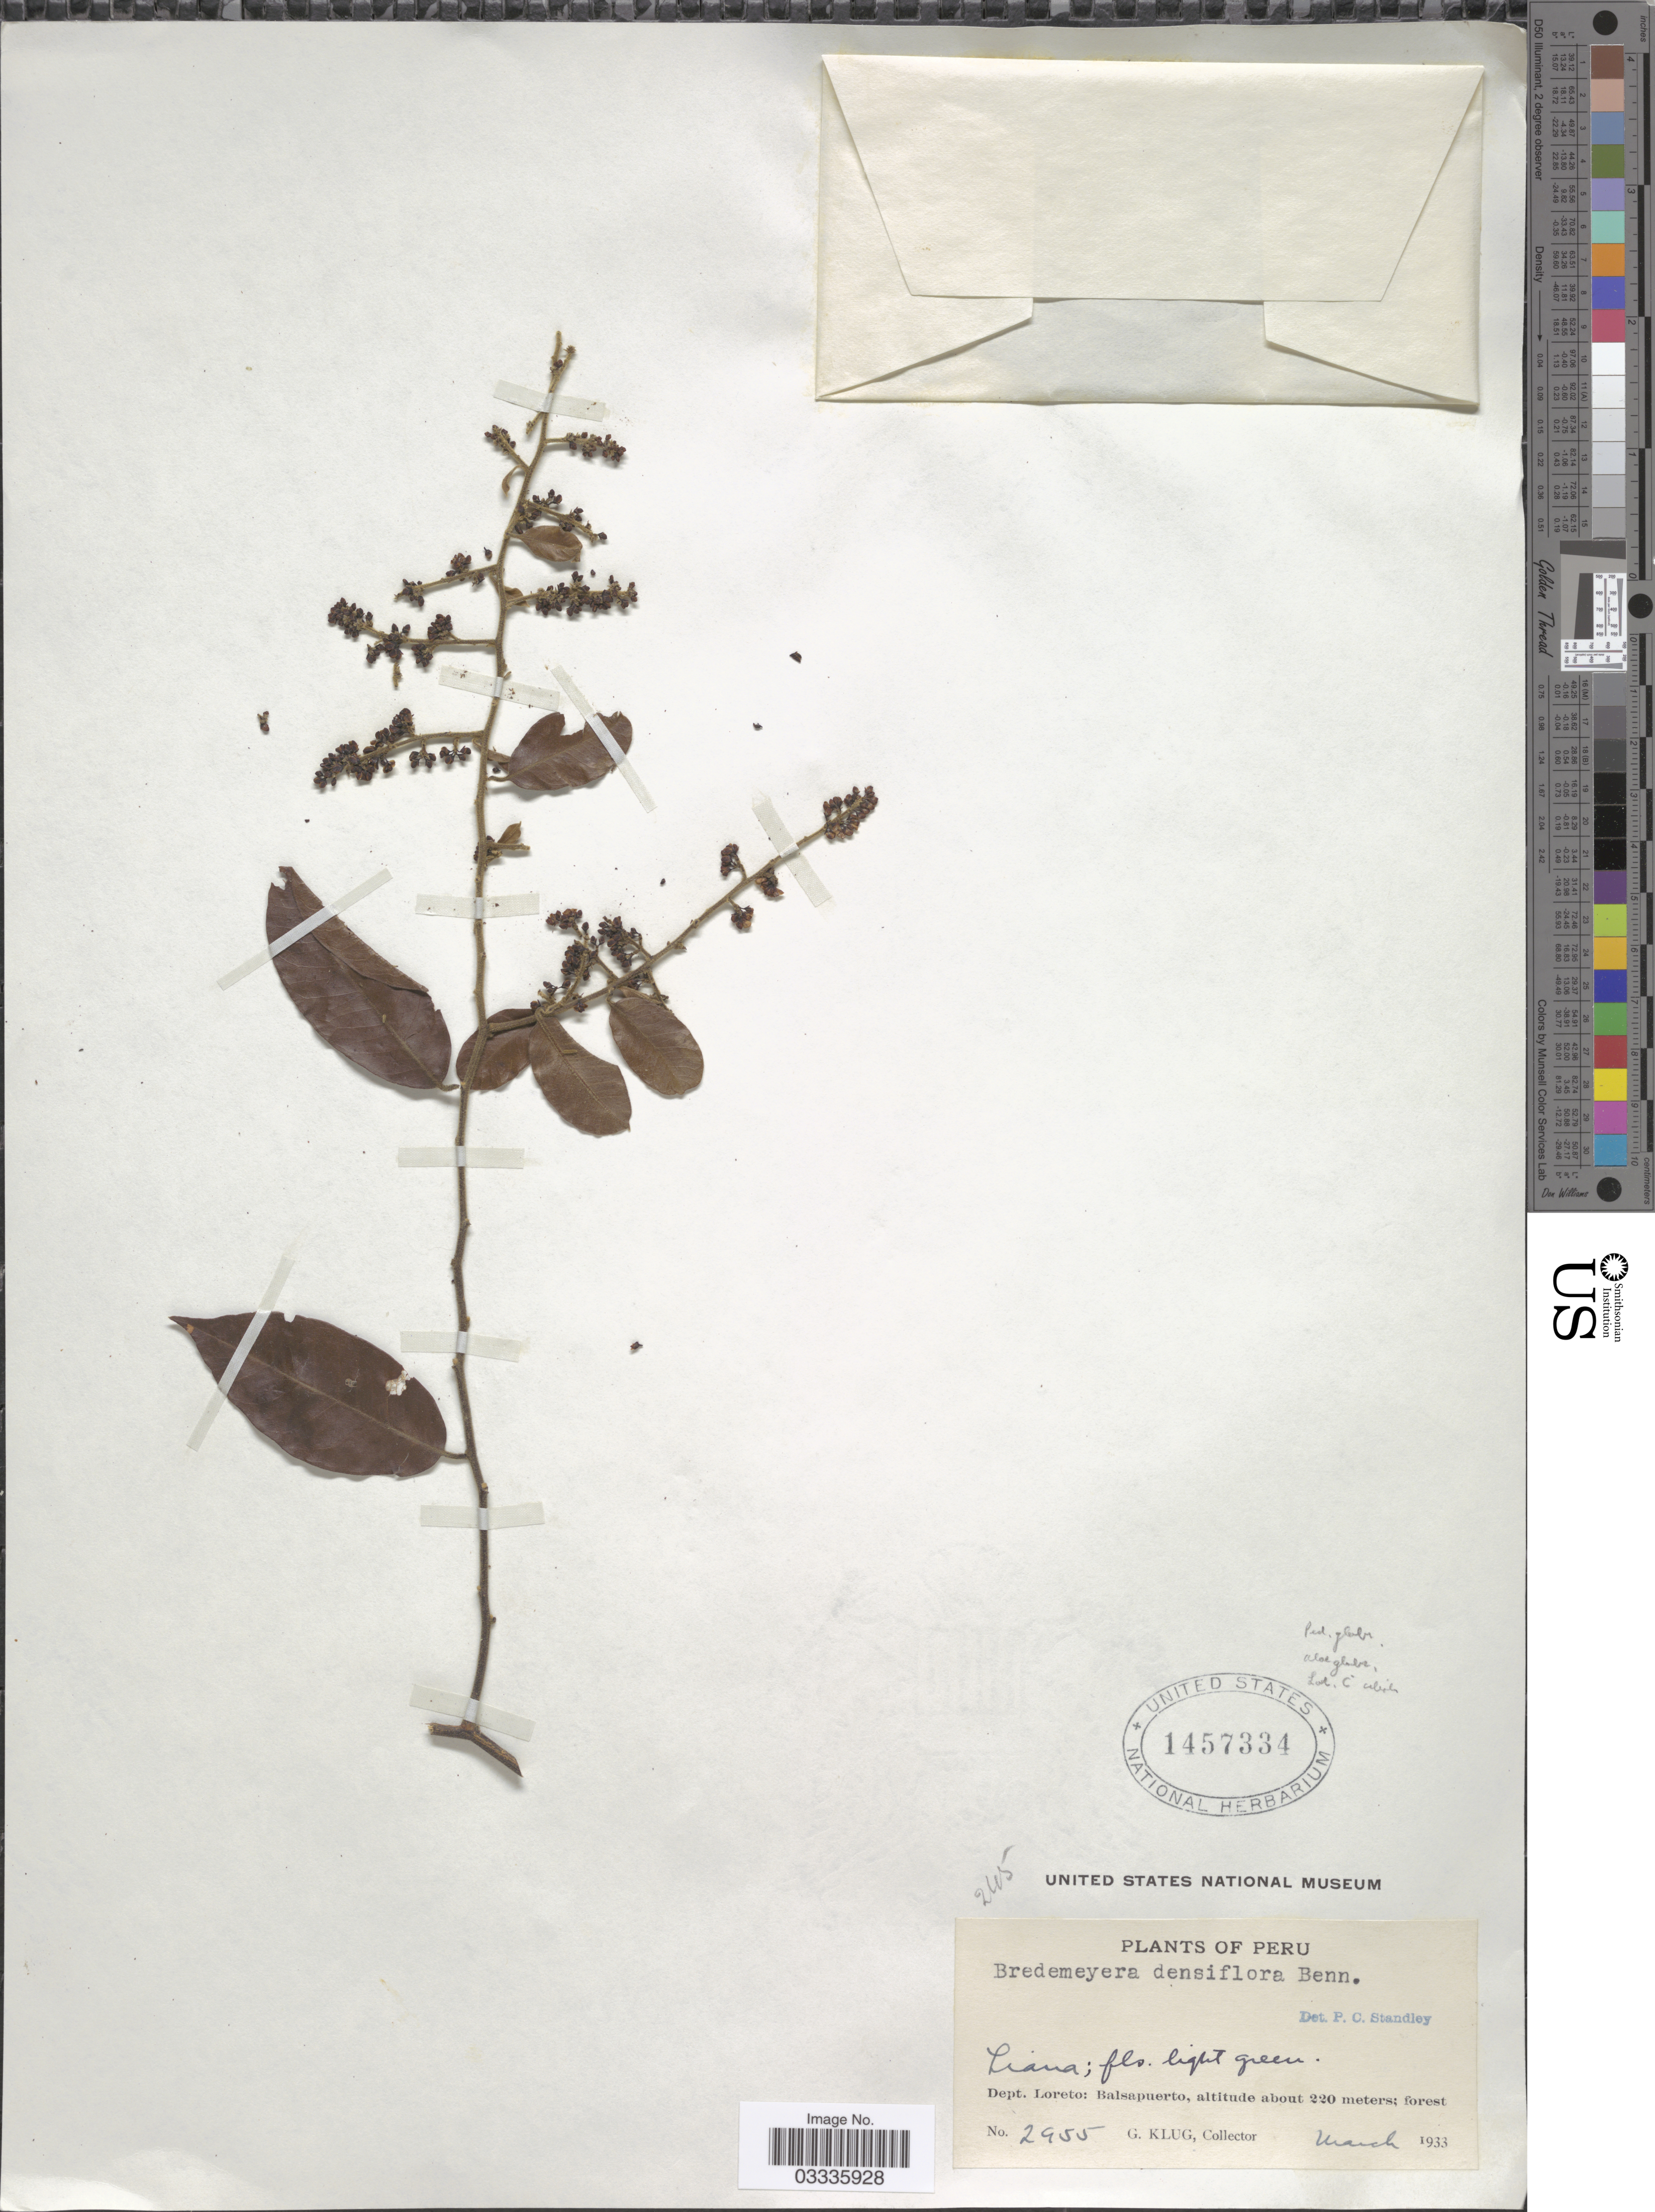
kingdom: Plantae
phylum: Tracheophyta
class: Magnoliopsida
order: Fabales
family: Polygalaceae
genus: Bredemeyera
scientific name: Bredemeyera densiflora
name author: A.W. Benn.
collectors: G. Klug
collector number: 2955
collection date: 1933-03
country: Peru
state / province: Loreto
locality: Dept. Loreto: Balsapuerto.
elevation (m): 220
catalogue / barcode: US 1457334